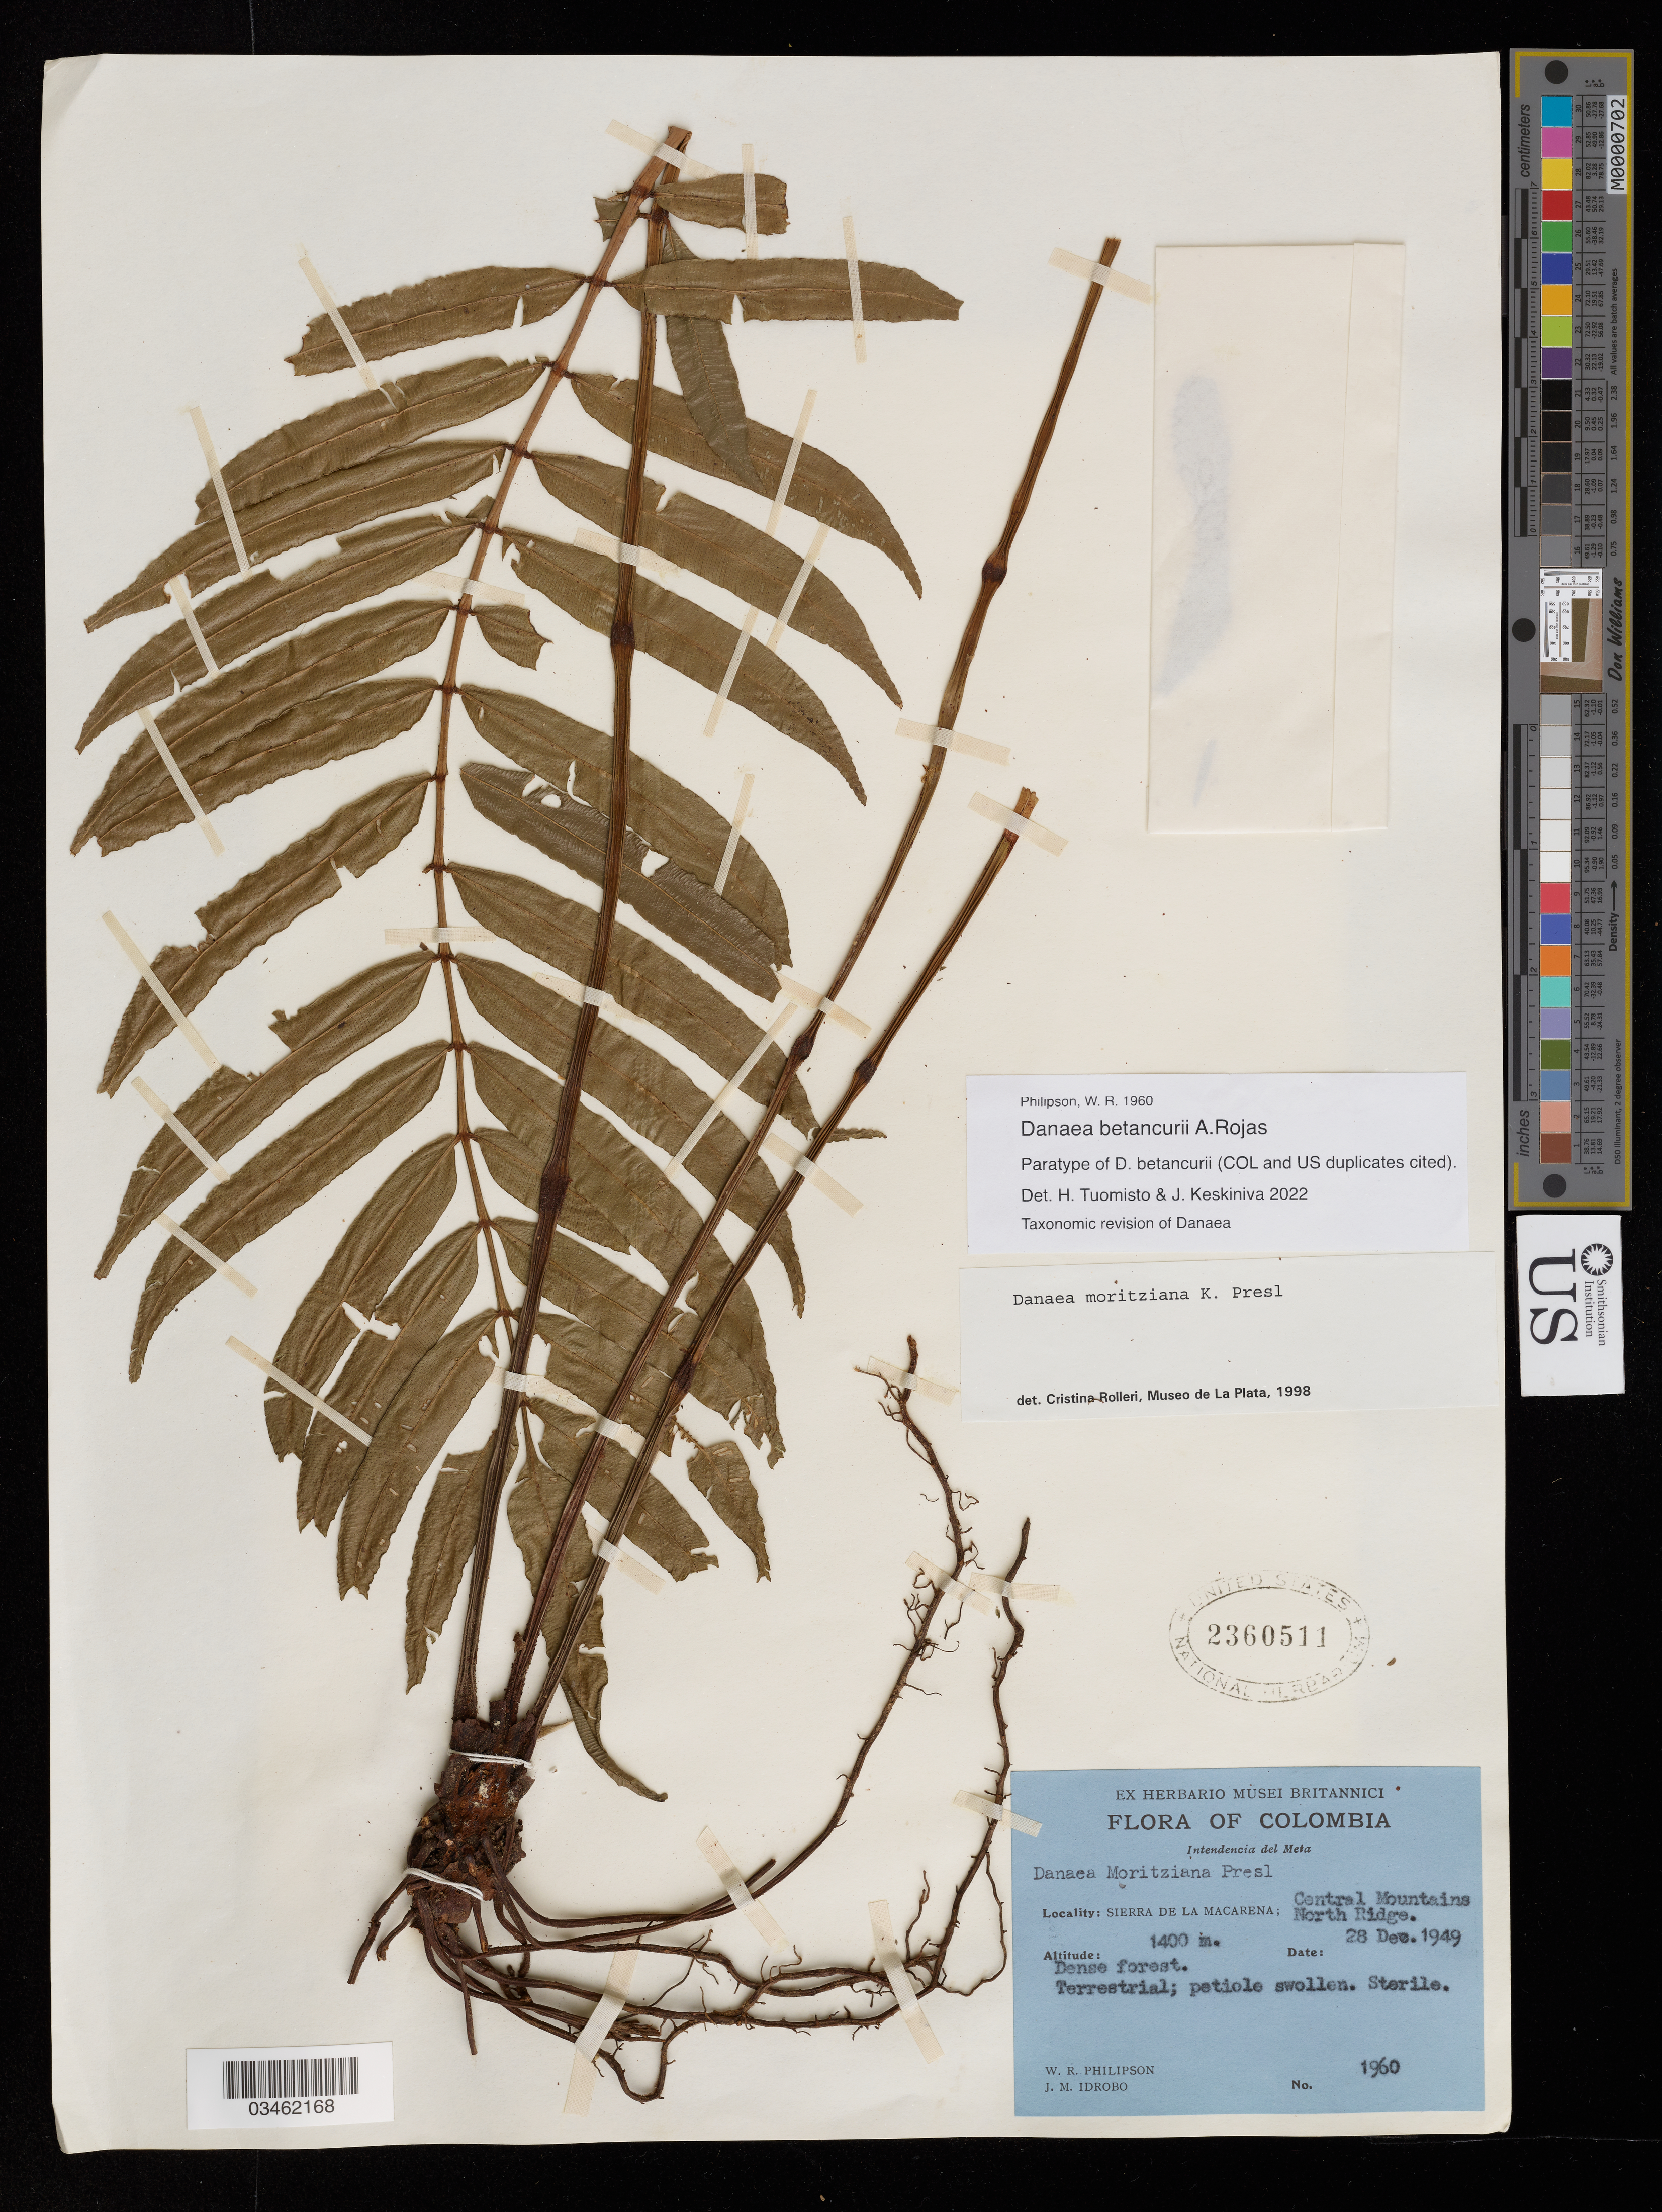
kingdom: Plantae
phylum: Tracheophyta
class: Polypodiopsida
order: Marattiales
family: Marattiaceae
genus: Danaea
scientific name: Danaea betancurii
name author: A. Rojas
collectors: W. R. Philipson & J. Idrobo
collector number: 1960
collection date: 1949-12-28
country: Colombia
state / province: Meta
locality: Intendencia del Meta. Sierra de la Macarena: Central Mountains North Ridge.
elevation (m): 1400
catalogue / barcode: US 2360511